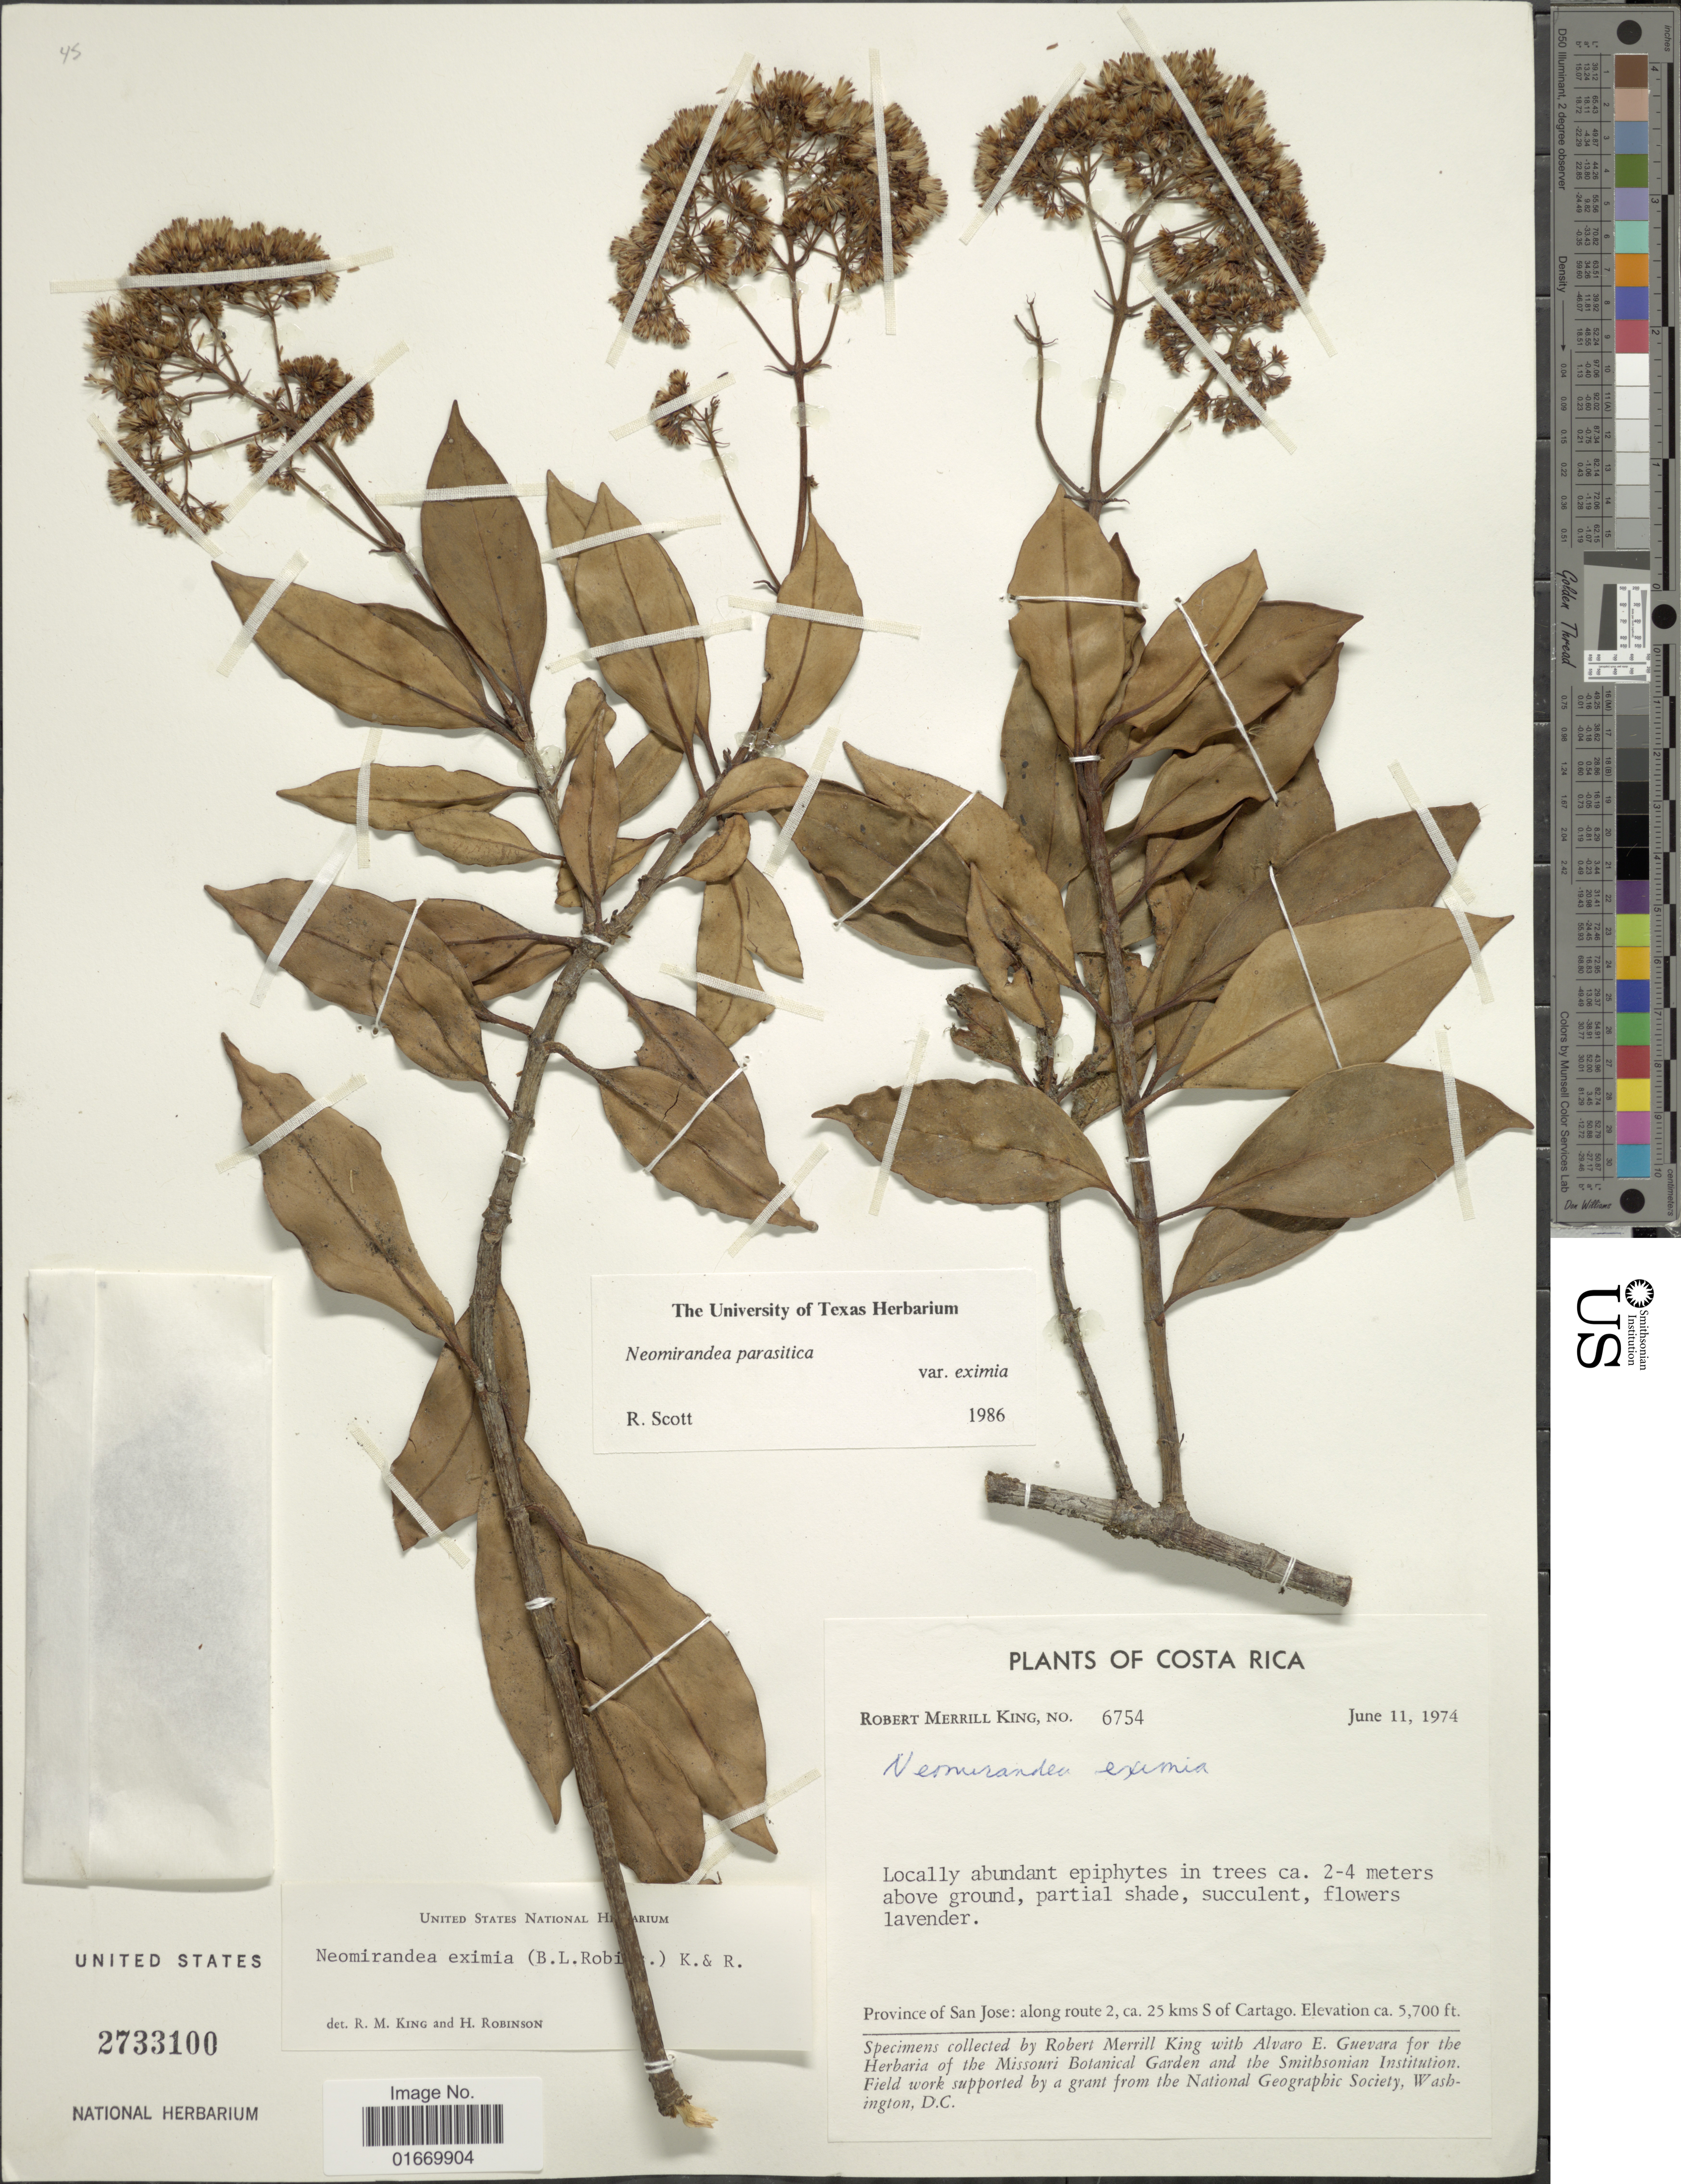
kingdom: Plantae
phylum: Tracheophyta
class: Magnoliopsida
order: Asterales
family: Asteraceae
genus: Neomirandea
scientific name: Neomirandea eximia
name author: (B.L. Rob.) R.M. King & H. Rob.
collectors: R. M. King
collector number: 6754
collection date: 1974-06-11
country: Costa Rica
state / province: San José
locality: Along route 2, ca 25 kms S of Cartago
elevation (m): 1737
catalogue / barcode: US 2733100